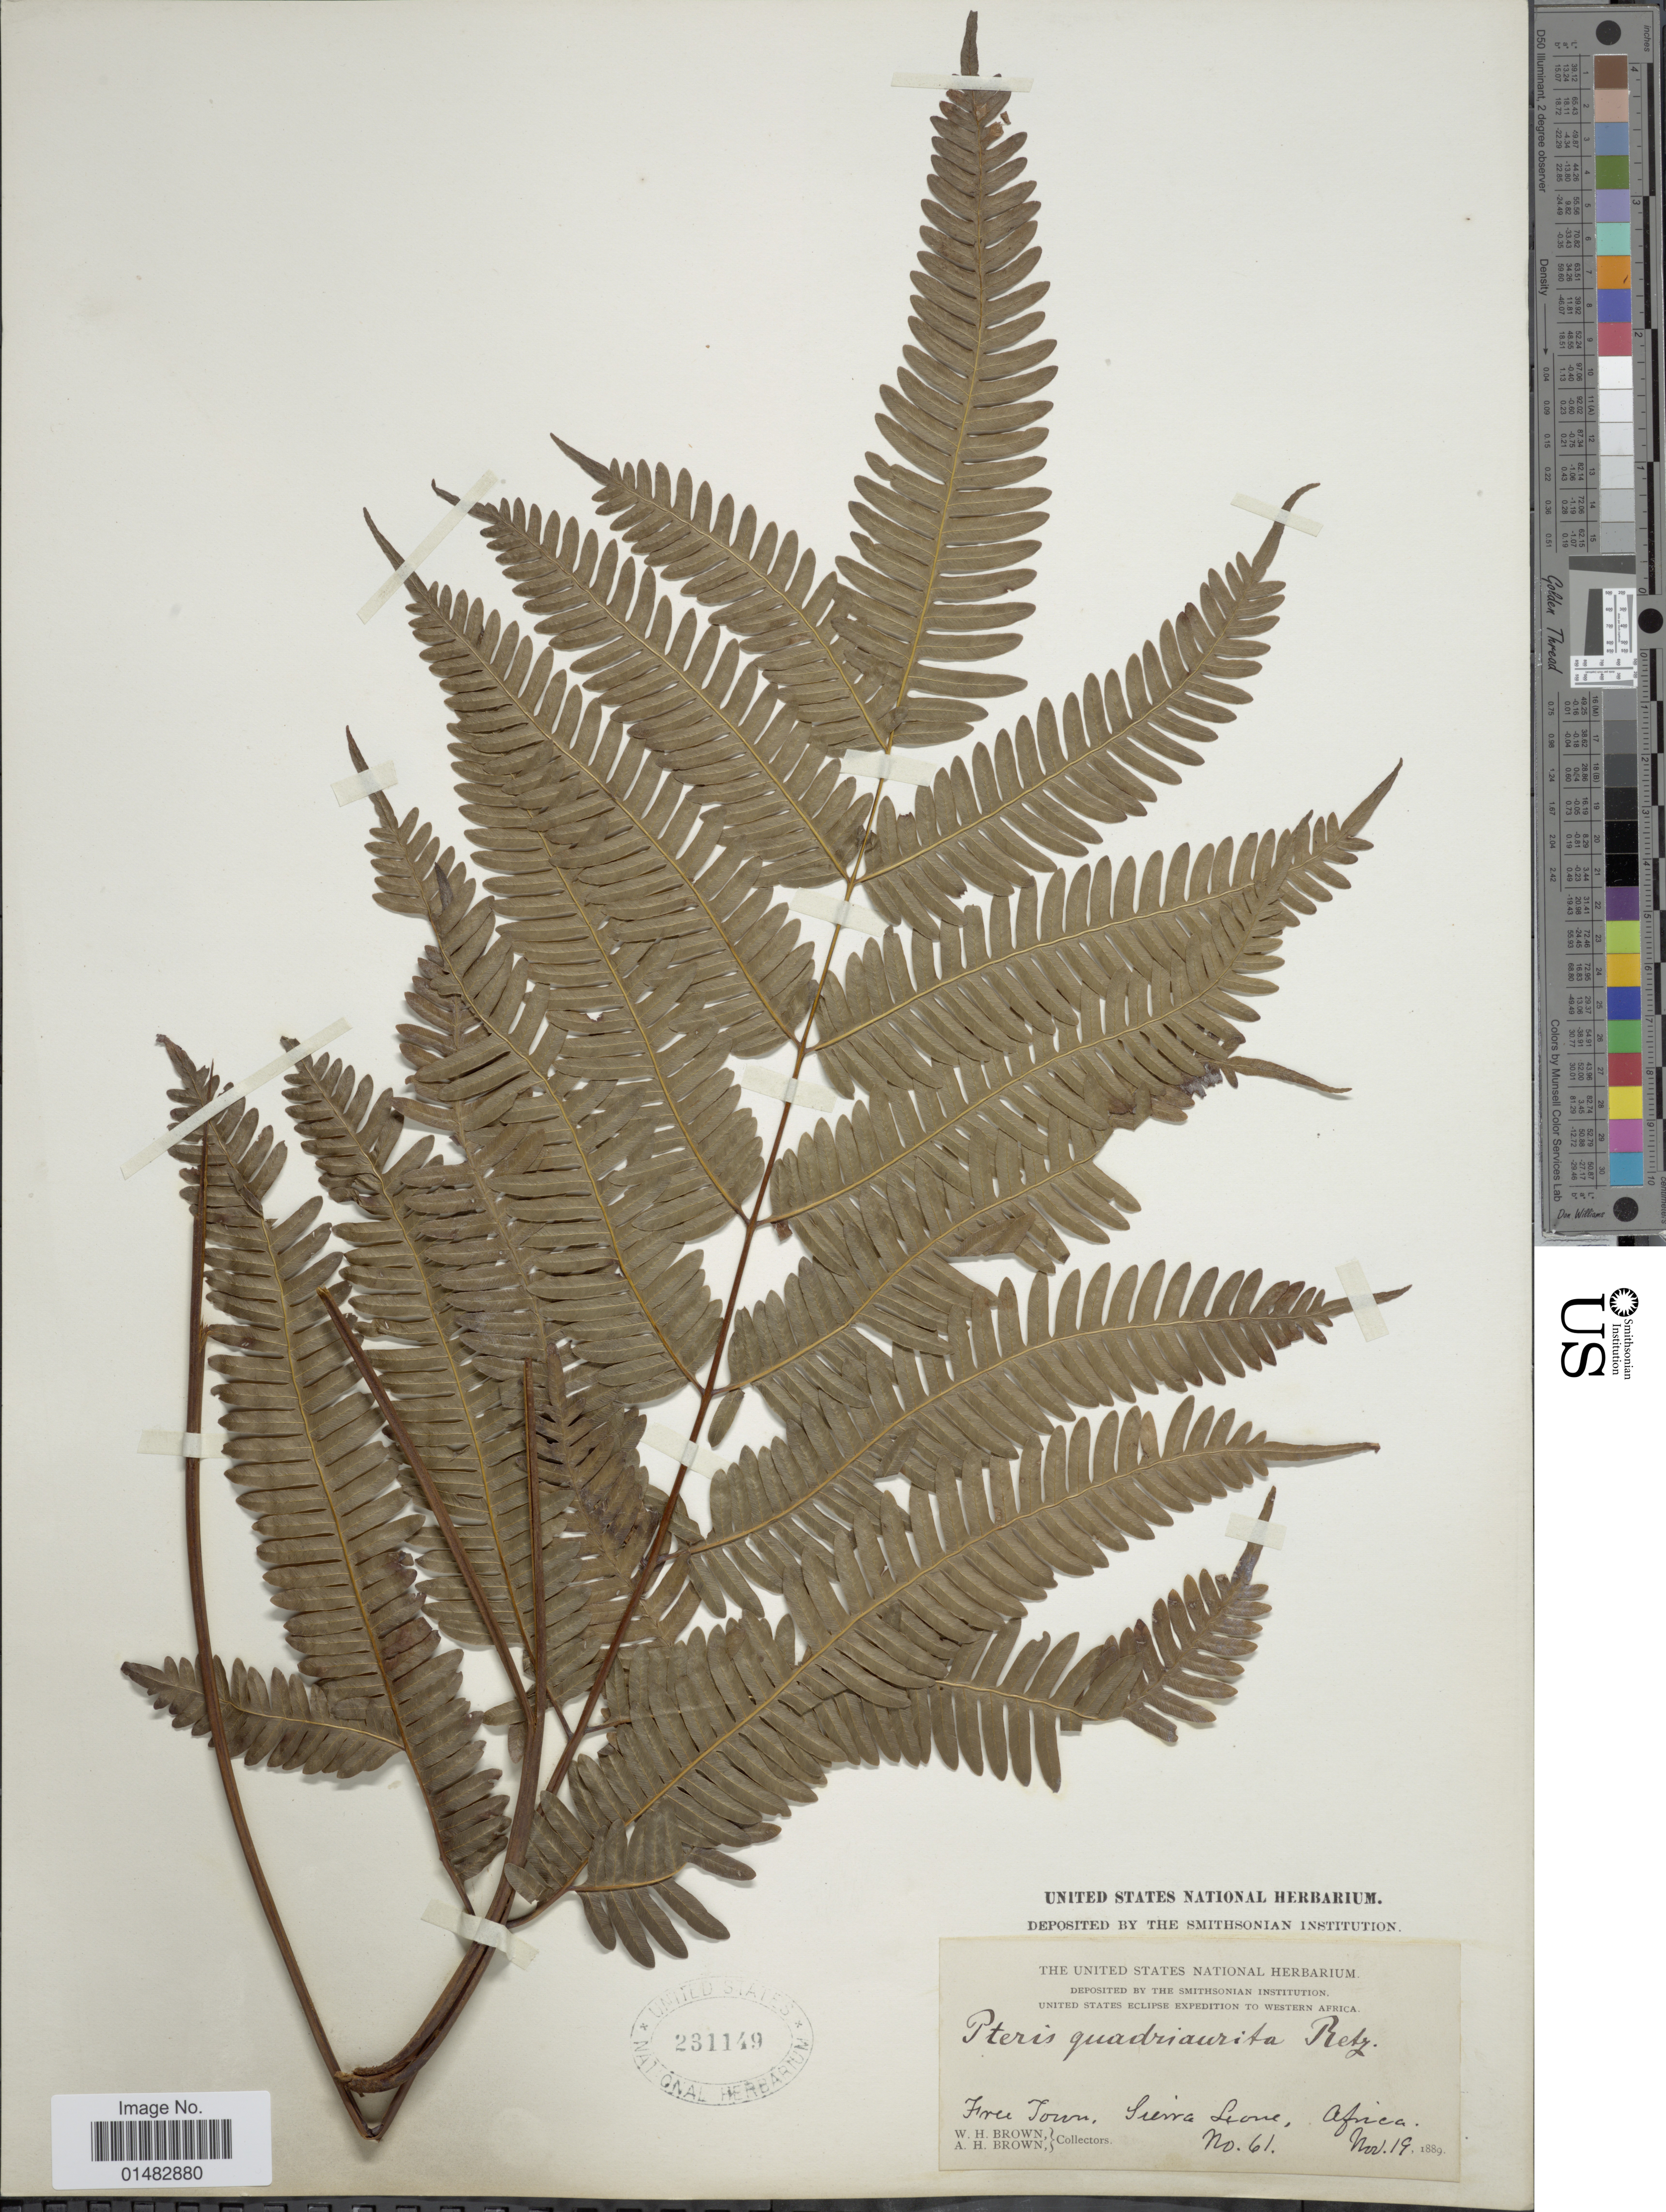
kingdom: Plantae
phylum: Tracheophyta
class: Polypodiopsida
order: Polypodiales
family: Pteridaceae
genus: Pteris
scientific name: Pteris quadriaurita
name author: Retz.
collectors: W. H. Brown & A. H. Brown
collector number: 61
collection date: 1889-11-19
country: Sierra Leone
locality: Free Town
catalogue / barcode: US 231149